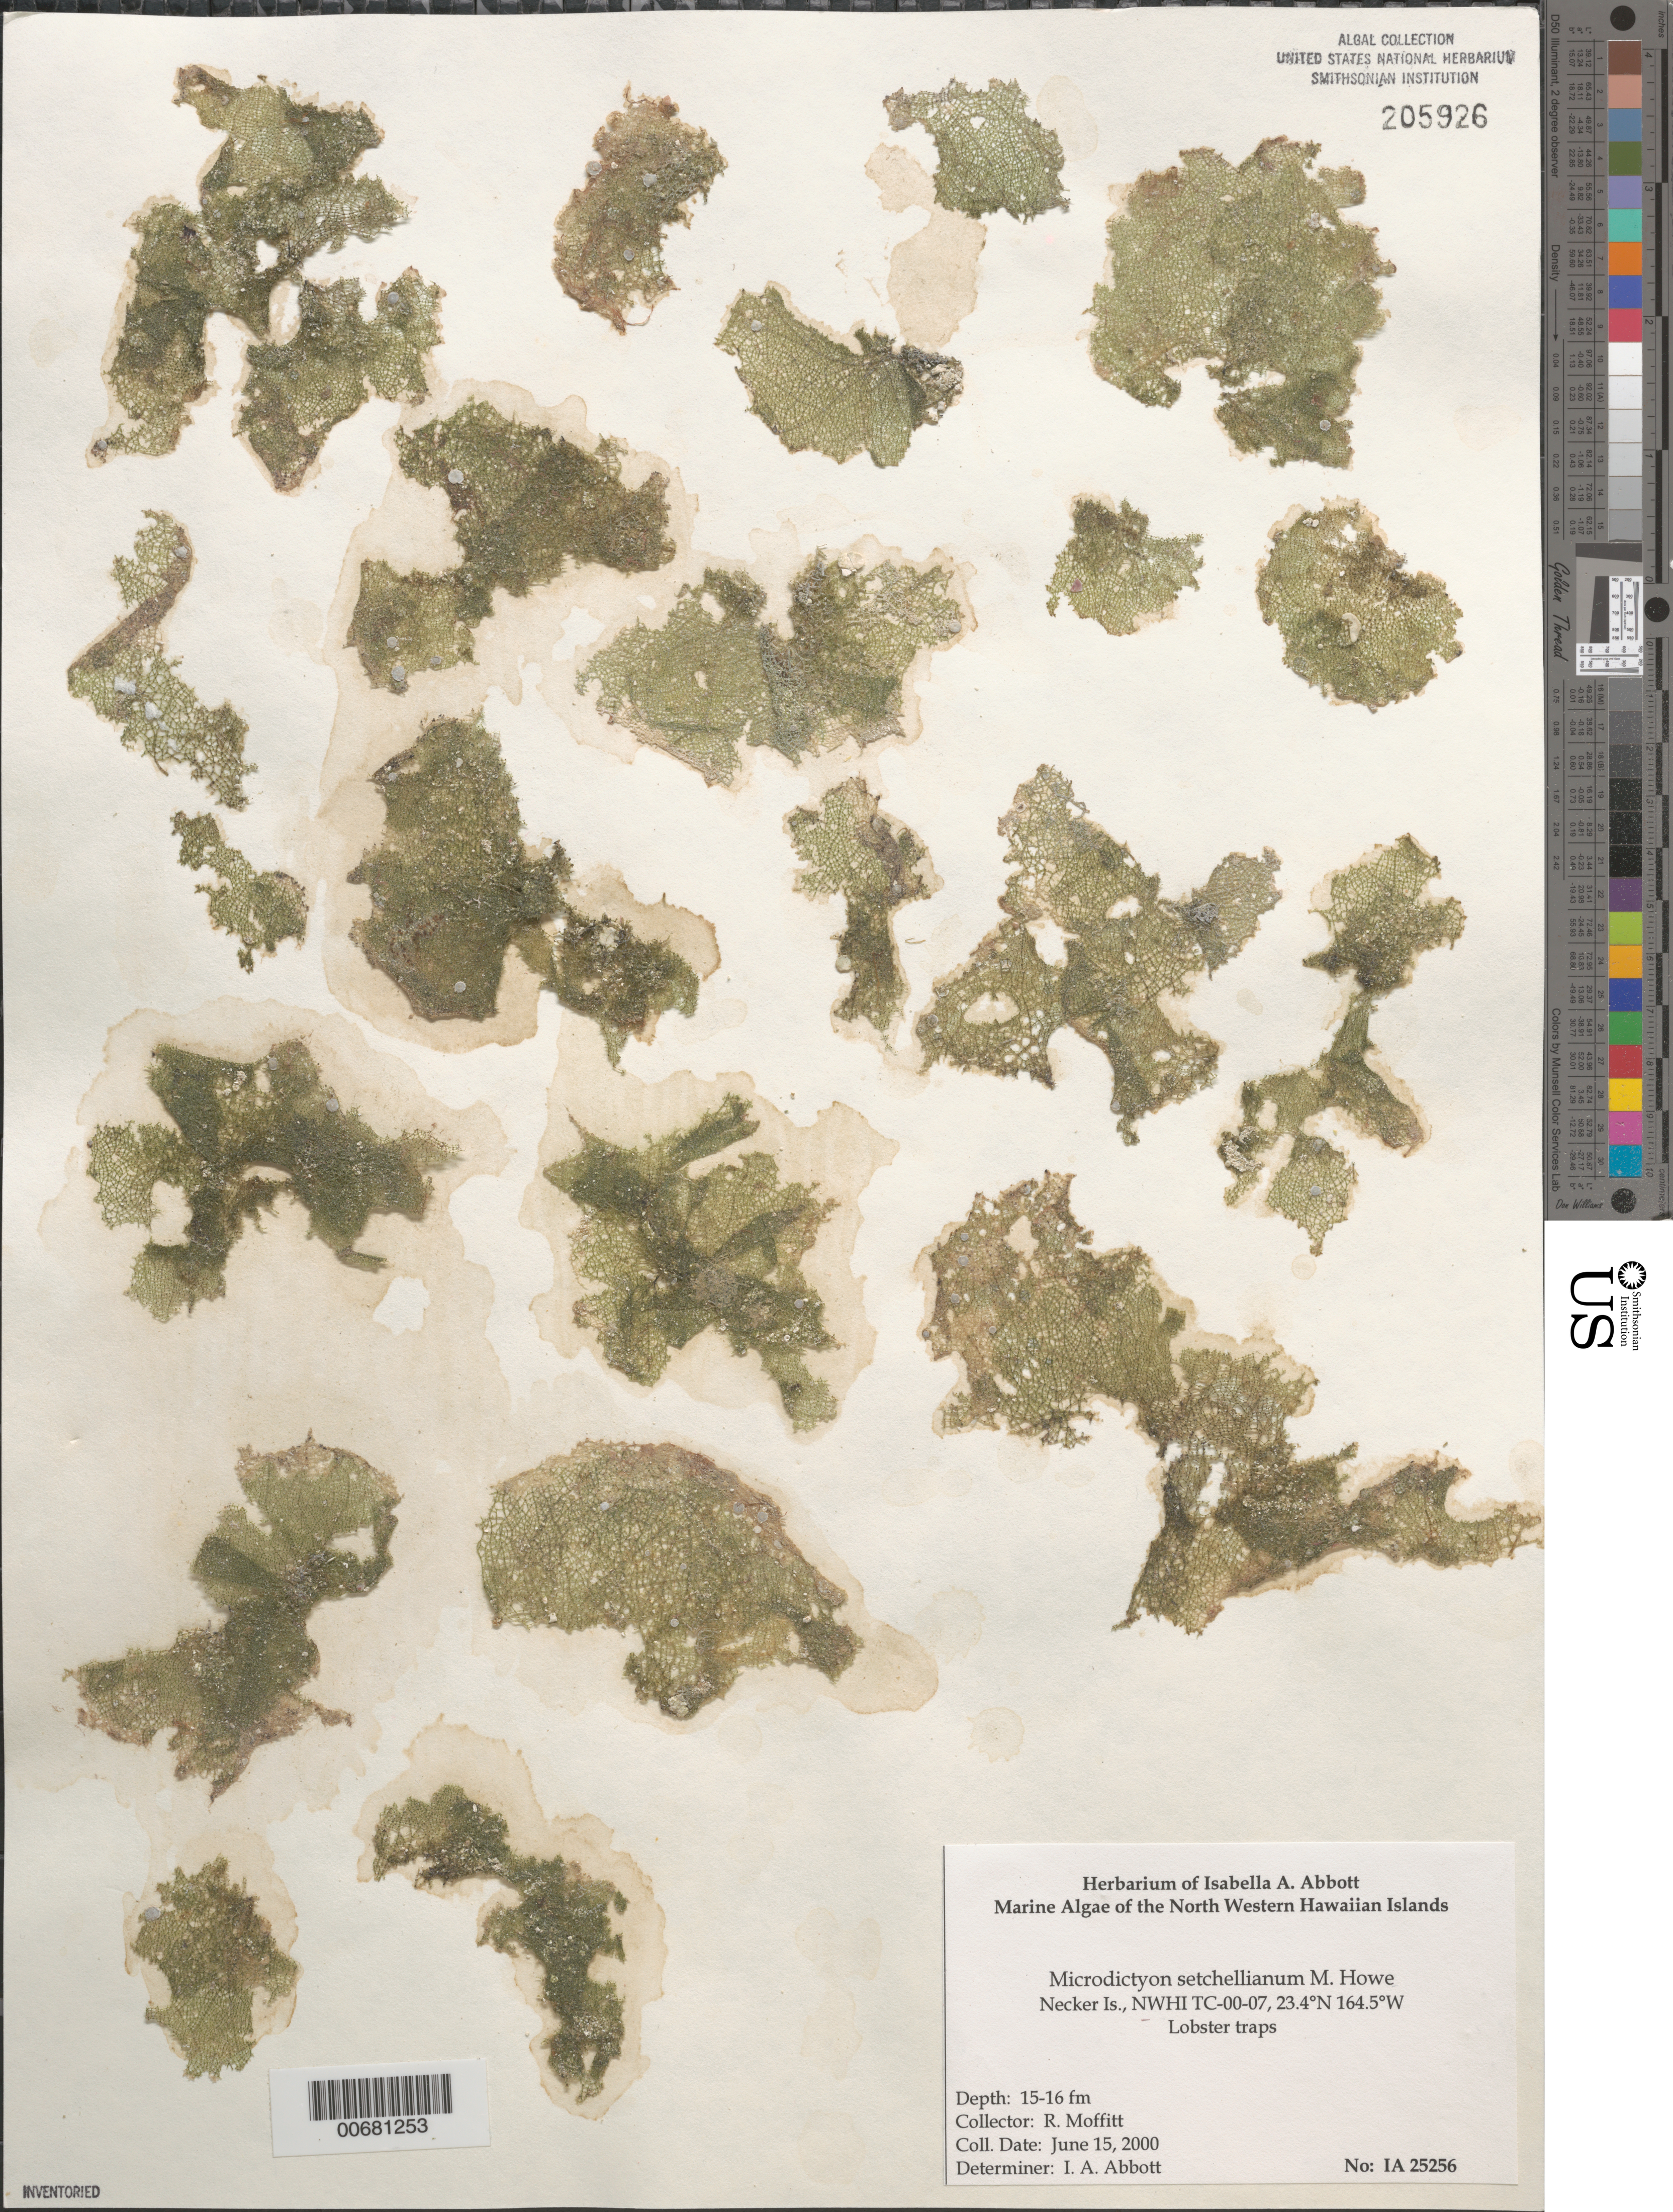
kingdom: Plantae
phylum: Chlorophyta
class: Ulvophyceae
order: Cladophorales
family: Anadyomenaceae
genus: Microdictyon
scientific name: Microdictyon setchellianum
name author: M. Howe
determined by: Abbott, Isabella A.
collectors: R. Moffitt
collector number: IAA 25256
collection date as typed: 15 Jun 2000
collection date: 2000-06-15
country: United States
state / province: Hawaii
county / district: Honolulu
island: Necker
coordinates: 23.6 N, 164.7 W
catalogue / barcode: US 205926